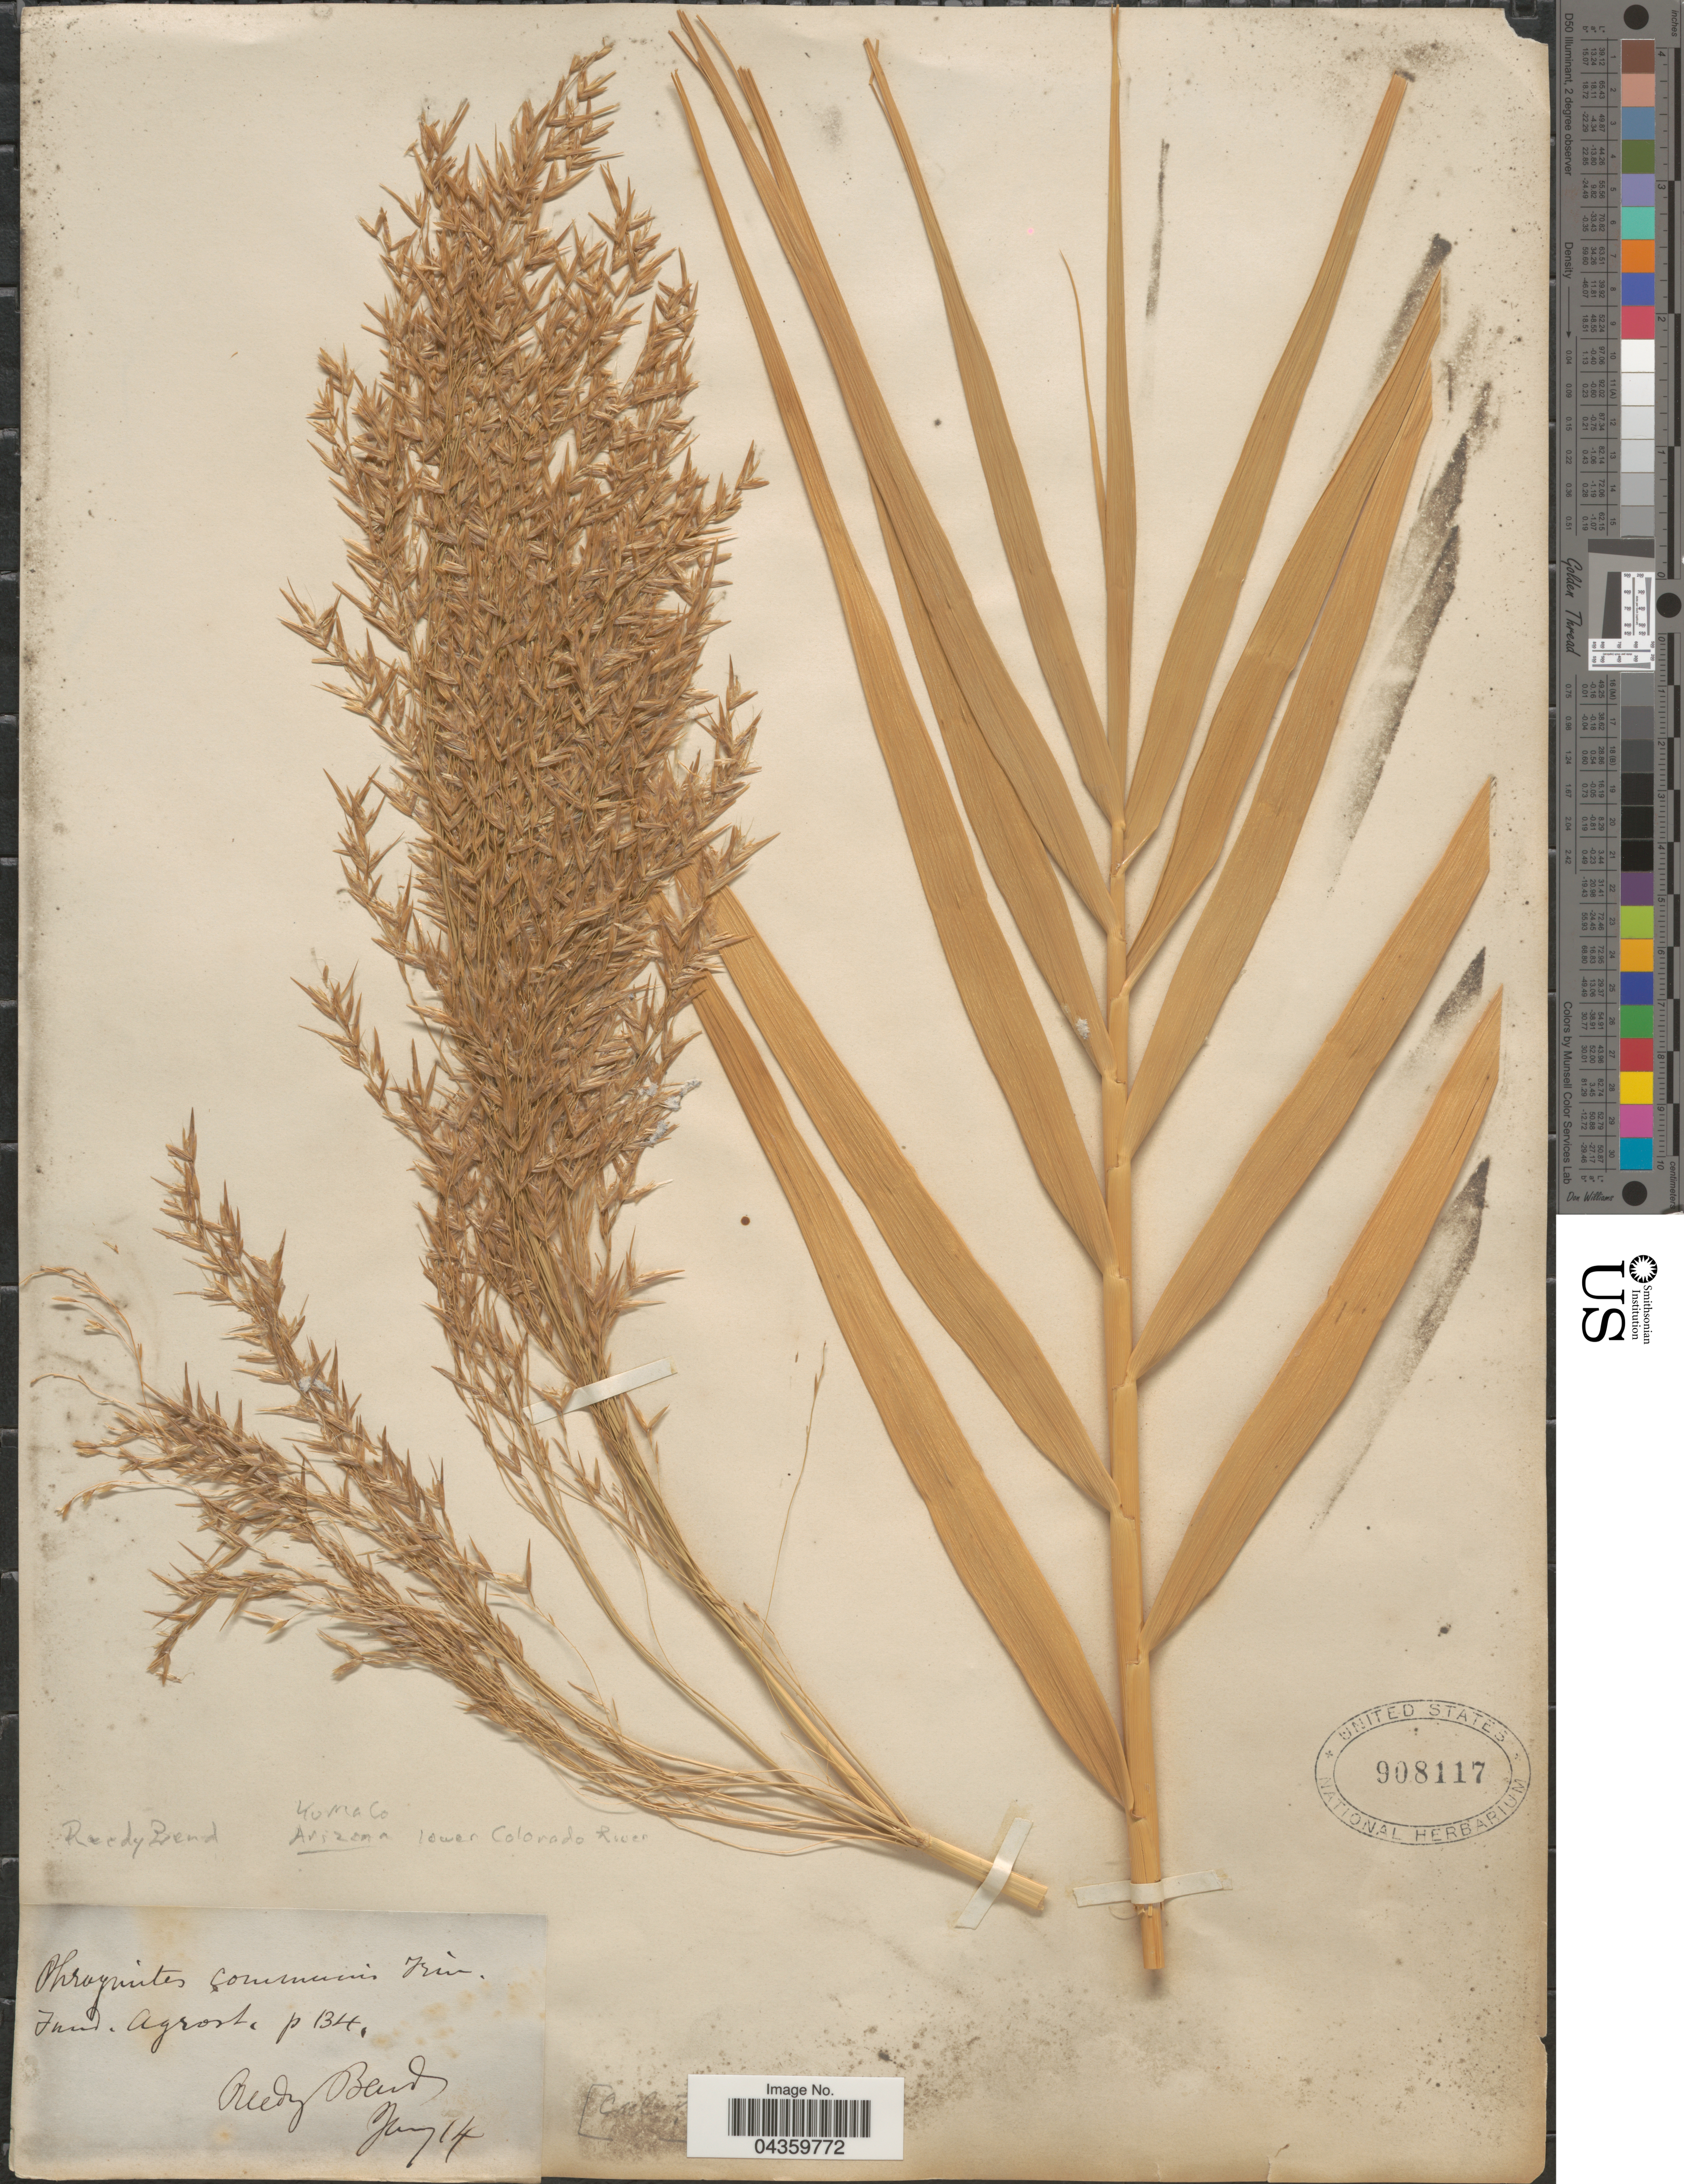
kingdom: Plantae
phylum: Tracheophyta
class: Liliopsida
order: Poales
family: Poaceae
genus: Phragmites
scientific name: Phragmites australis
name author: (Cav.) Trin. ex Steud.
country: United States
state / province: Arizona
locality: Reedy Bend. Yuma Co. Lower Colorado River.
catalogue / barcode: US 908117